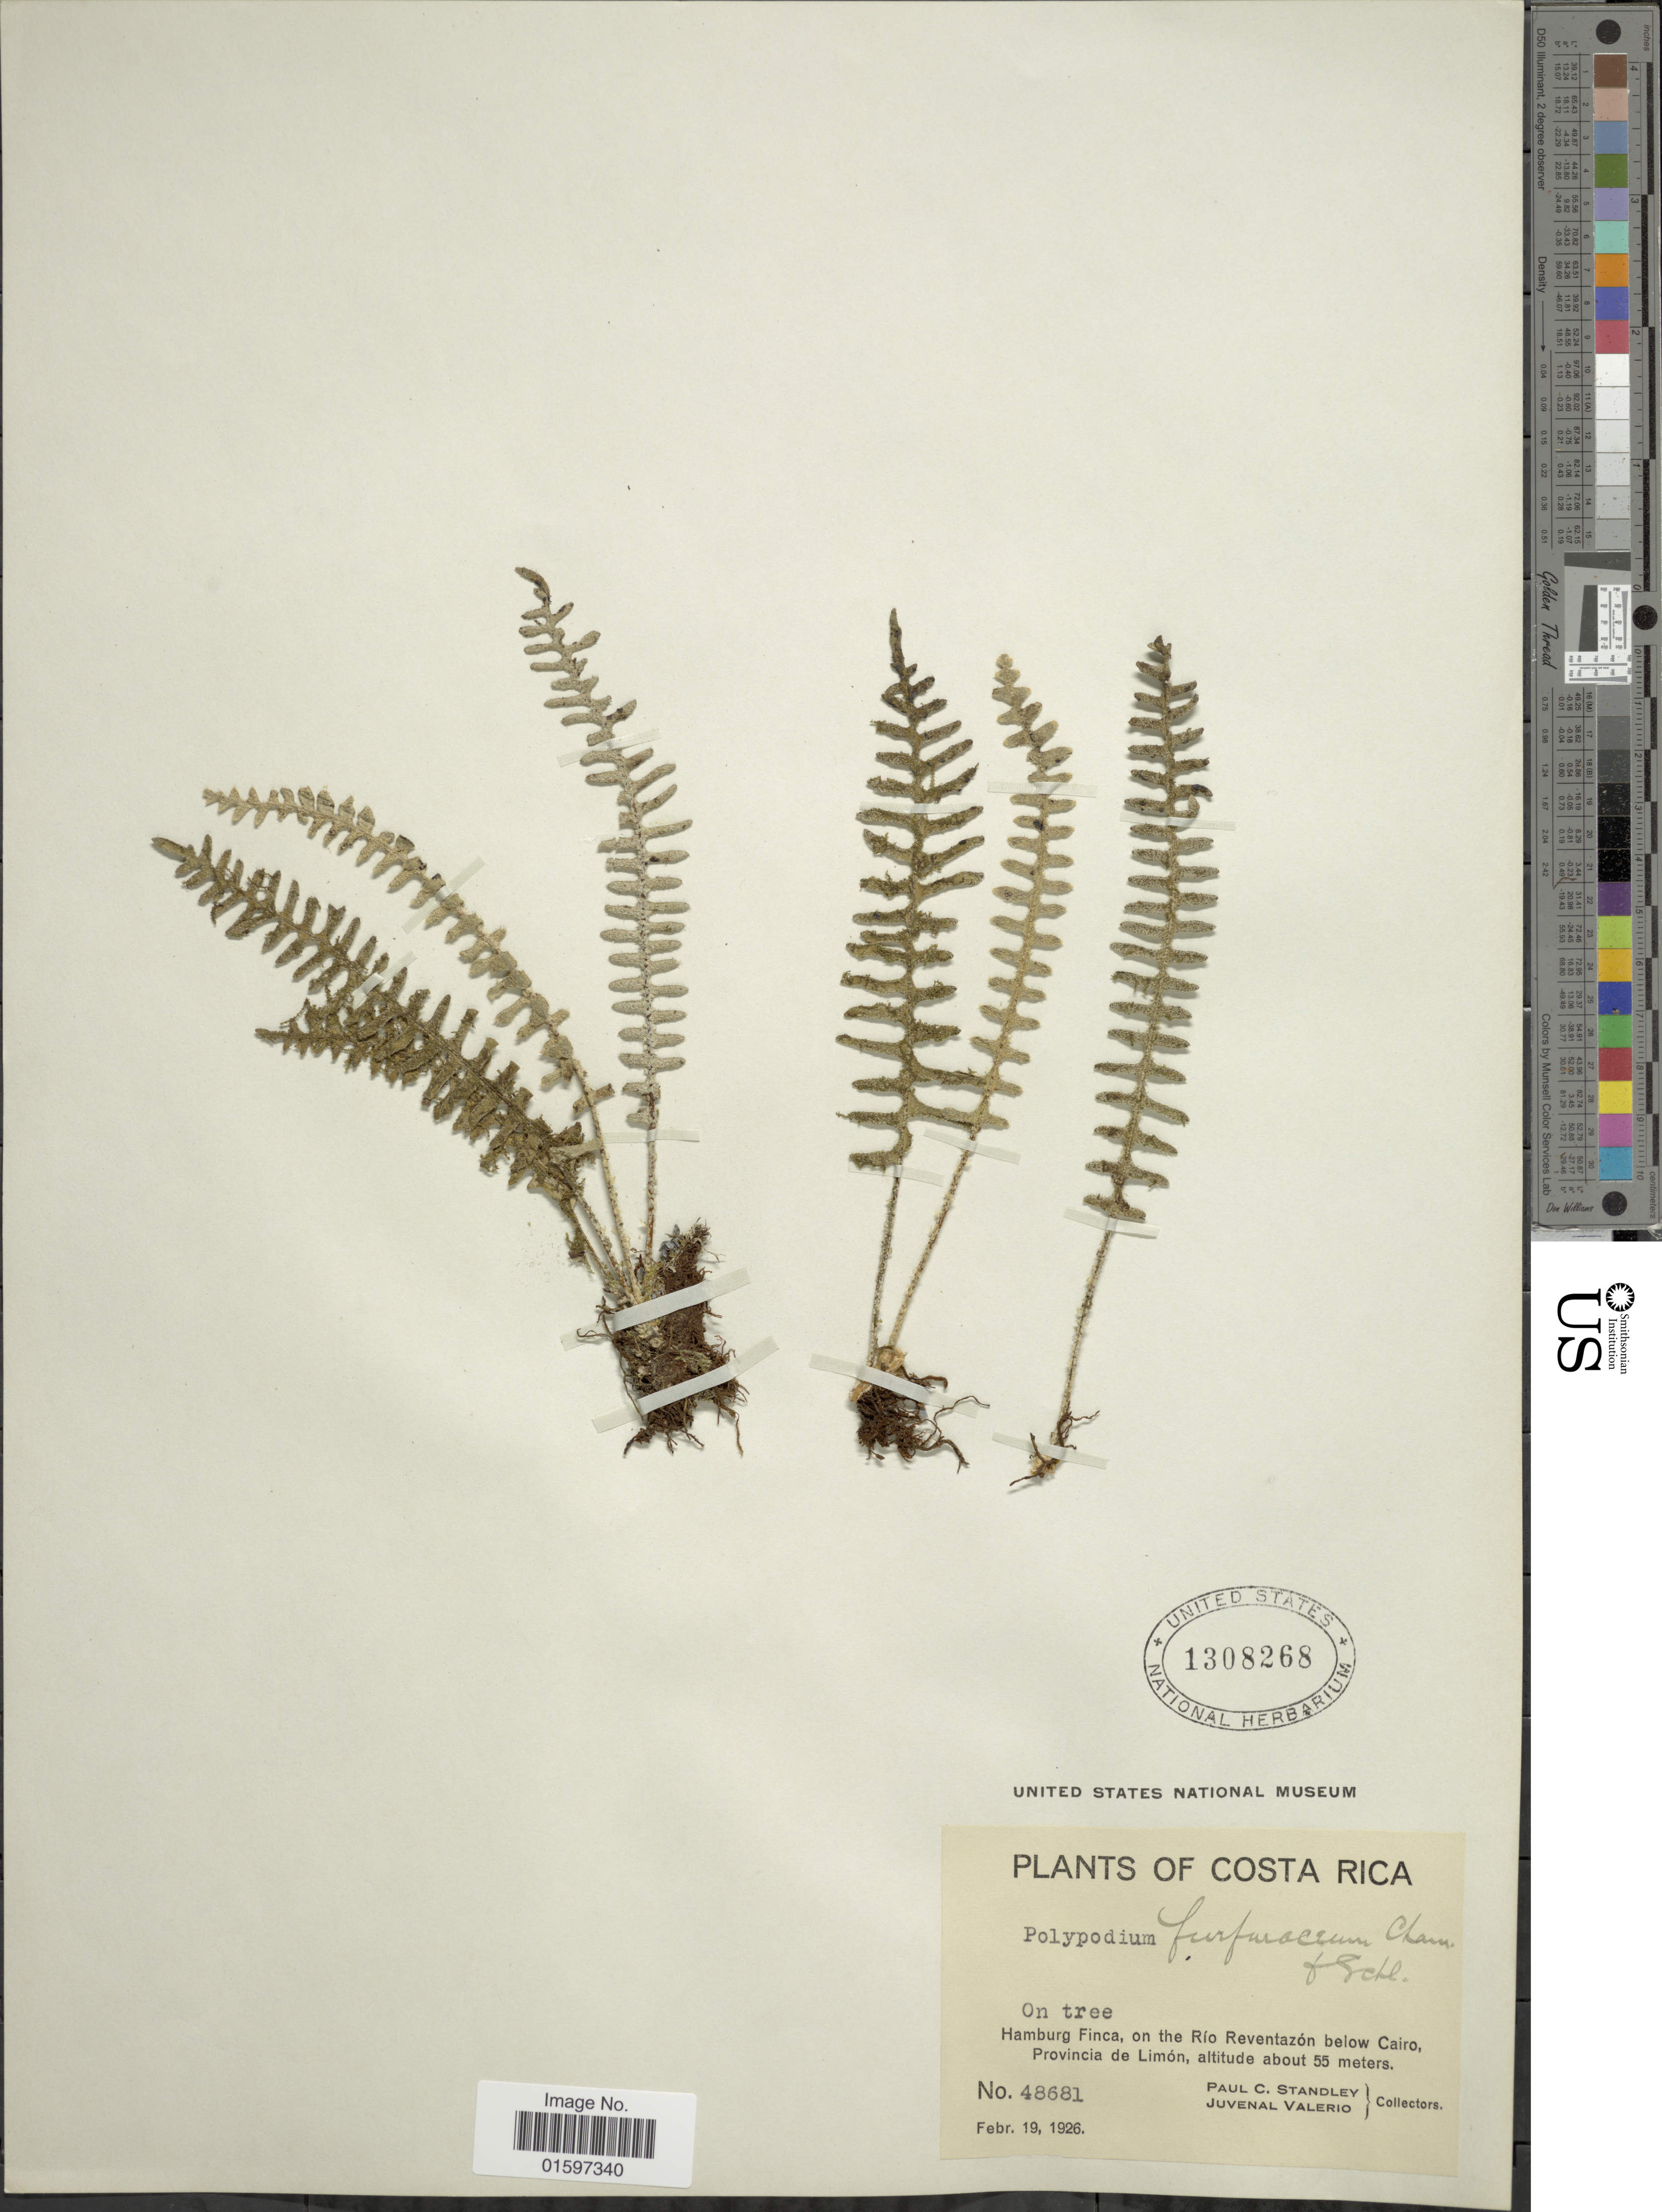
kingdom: Plantae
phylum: Tracheophyta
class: Polypodiopsida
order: Polypodiales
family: Polypodiaceae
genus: Pleopeltis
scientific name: Pleopeltis furfuracea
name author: (Schltdl. & Cham.) A.R. Sm. & Tejero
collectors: P. C. Standley & J. Valerio R.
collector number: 48681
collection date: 1926-02-19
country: Costa Rica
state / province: Limón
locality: Costa Rica, Hamburg Finca, on the Río Reventazón below Cairo Provincia de Limón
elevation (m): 55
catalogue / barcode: US 1308268